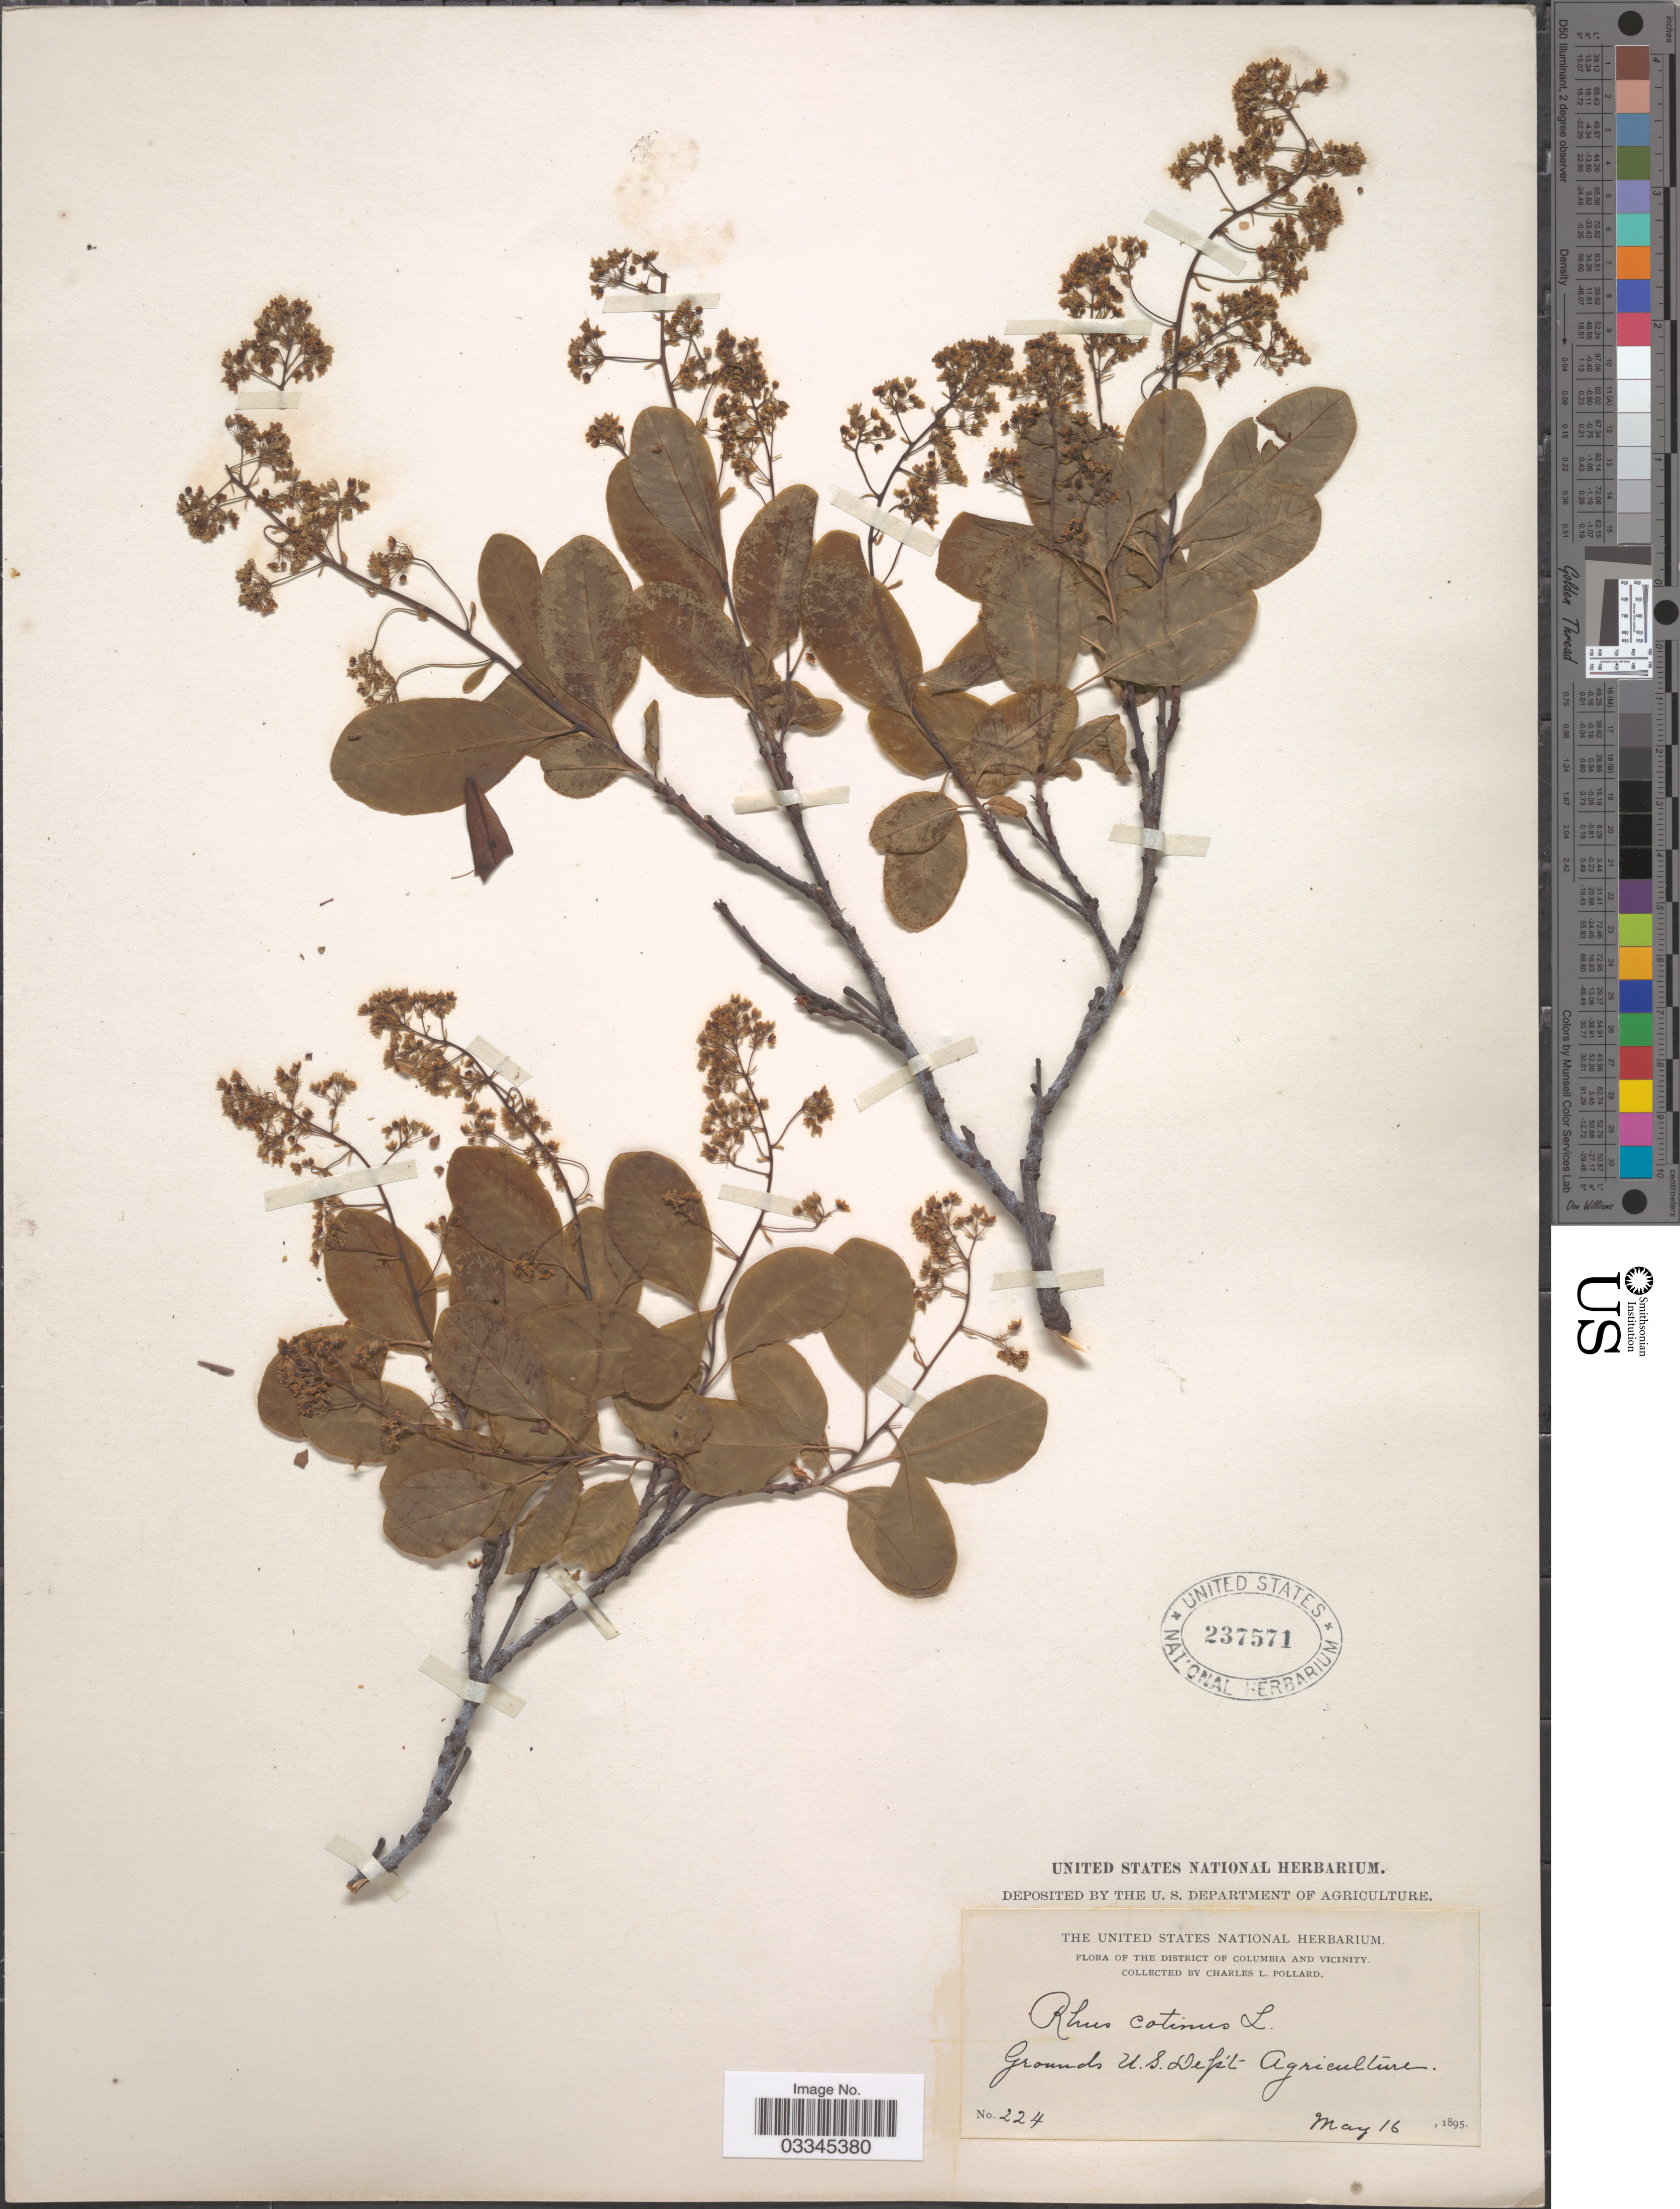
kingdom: Plantae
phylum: Tracheophyta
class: Magnoliopsida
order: Sapindales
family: Anacardiaceae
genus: Cotinus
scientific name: Cotinus coggygria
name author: Scop.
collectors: C. L. Pollard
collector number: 224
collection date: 1895-05-16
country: United States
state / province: District of Columbia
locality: The District of Columbia and vicinity. Grounds U.S. Dept. Agriculture.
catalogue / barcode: US 237571